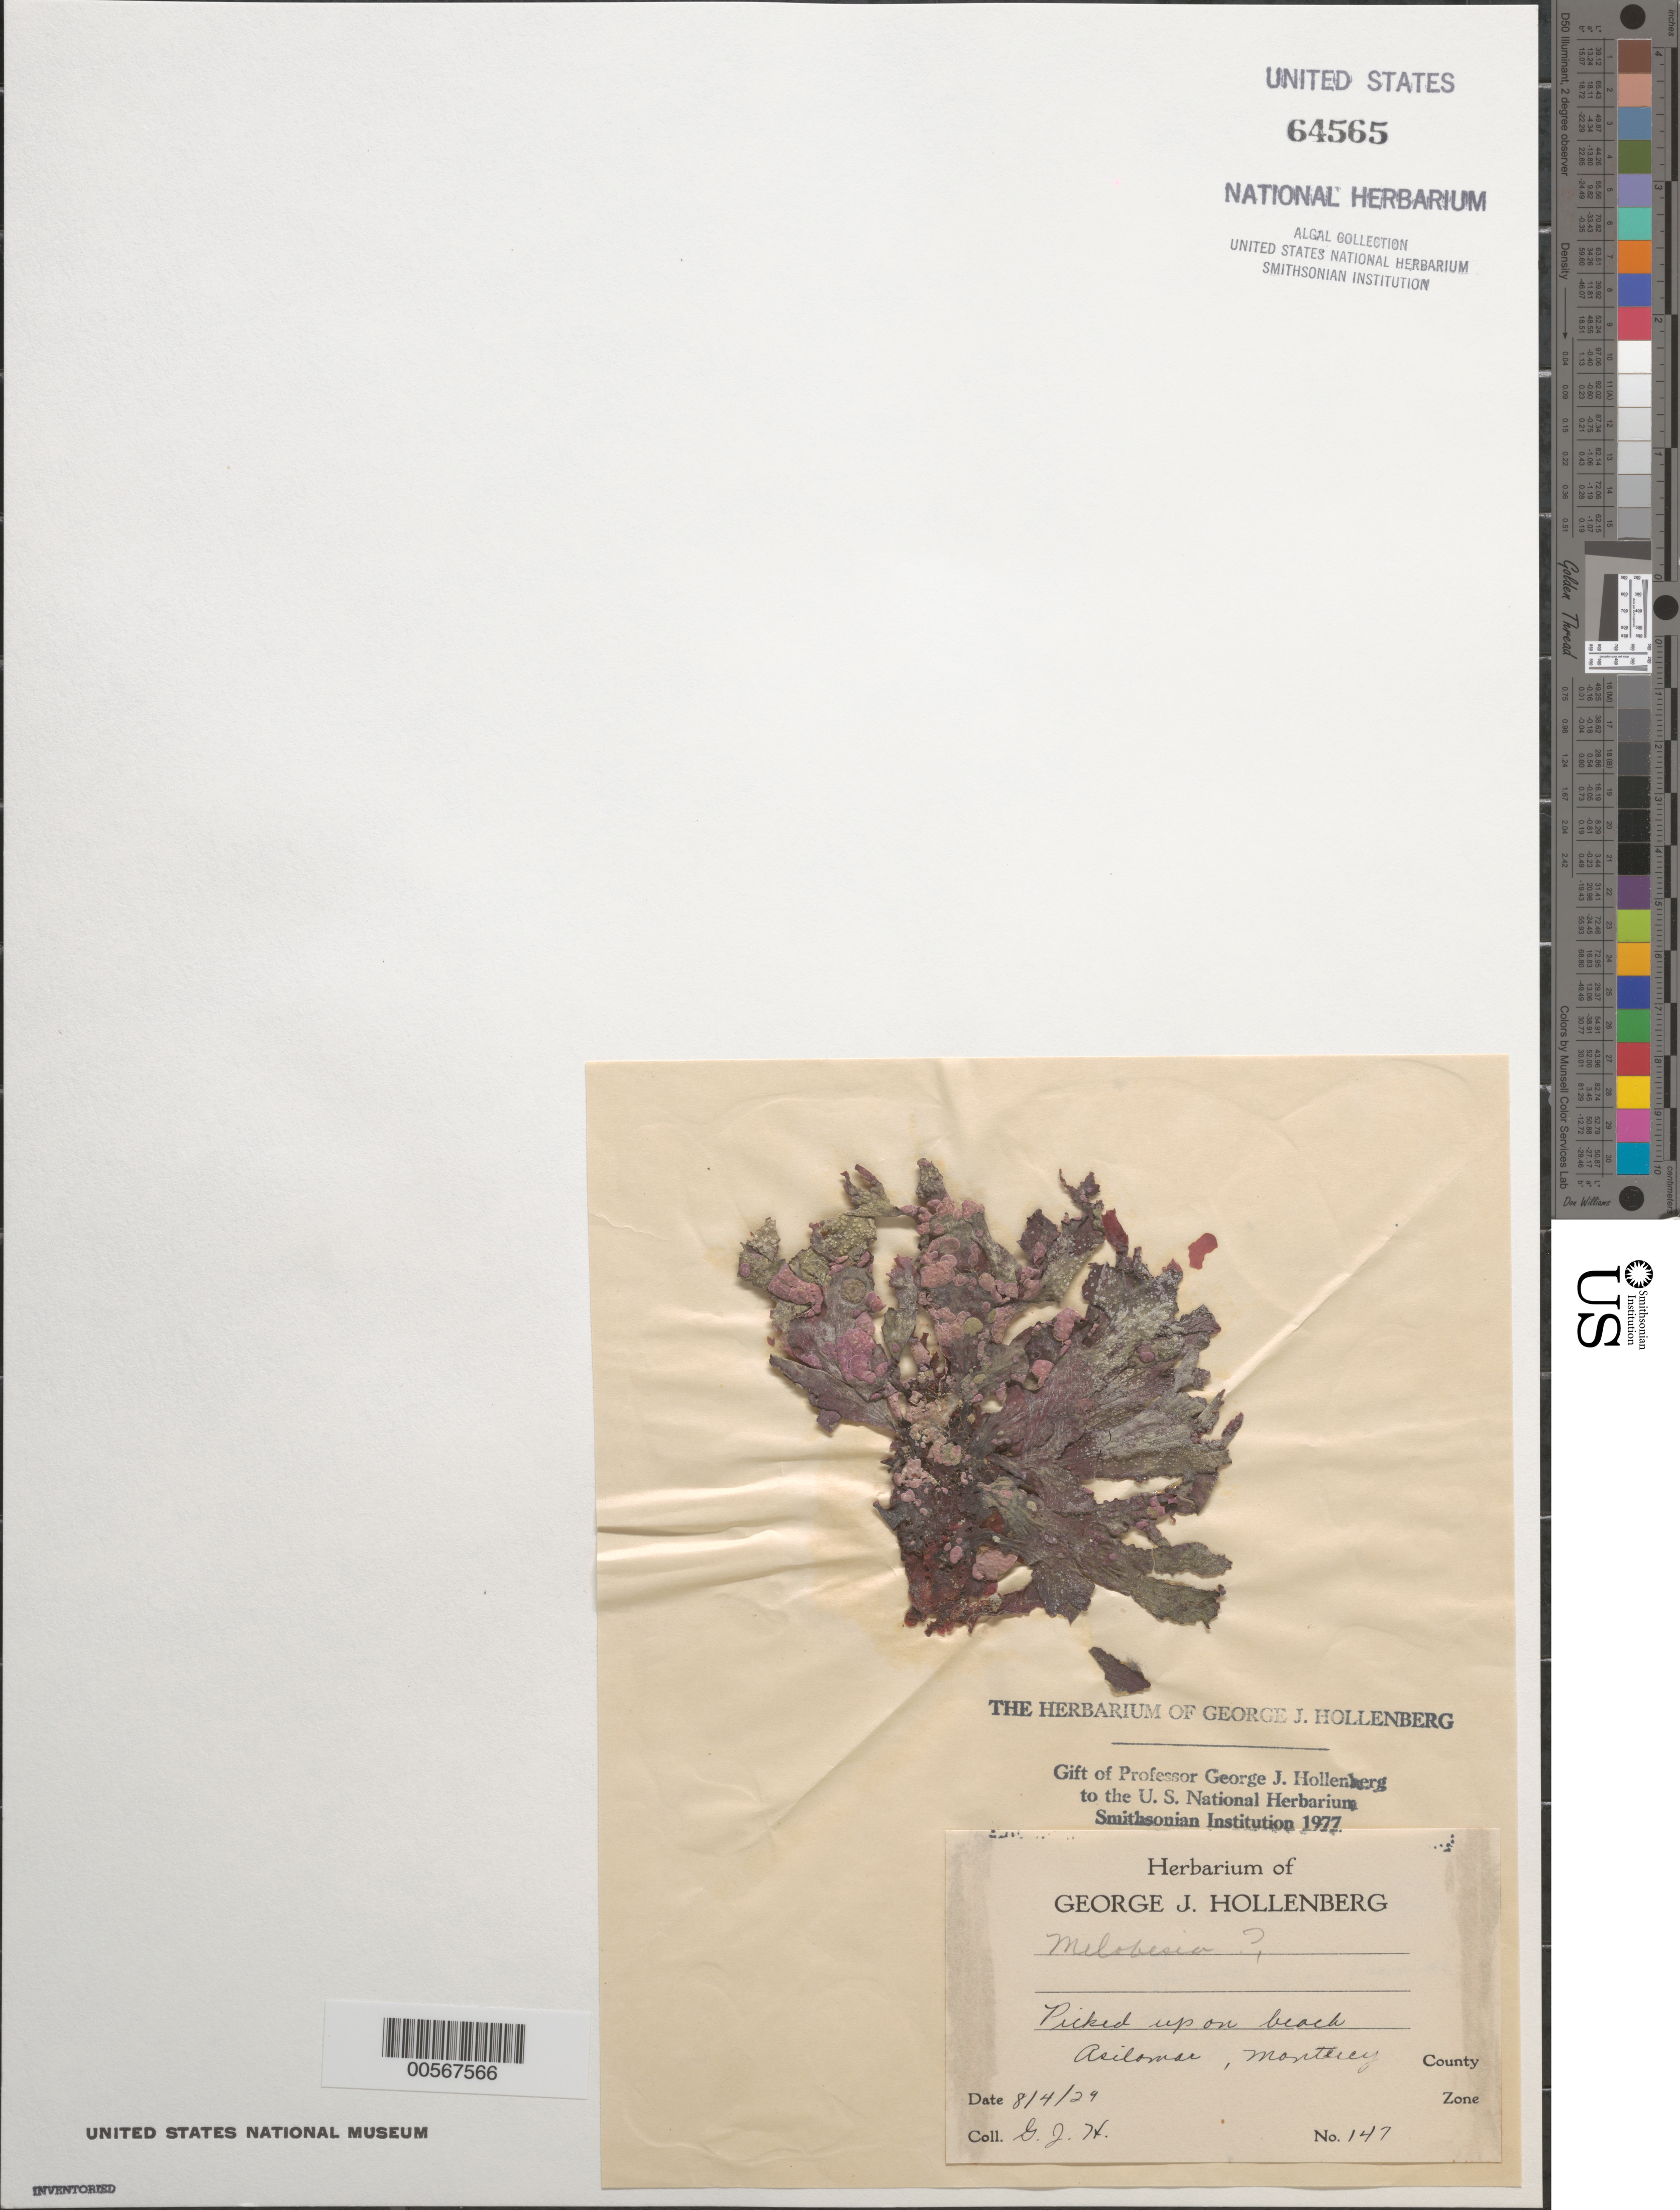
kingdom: Plantae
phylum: Rhodophyta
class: Florideophyceae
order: Corallinales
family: Hapalidiaceae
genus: Melobesia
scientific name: Melobesia sp.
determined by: Hollenberg, George J.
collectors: G. Hollenberg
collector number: GJH 147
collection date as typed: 04 Aug 1929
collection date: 1929-08-04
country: United States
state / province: California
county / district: Monterey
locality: Asilomar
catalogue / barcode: US 64565